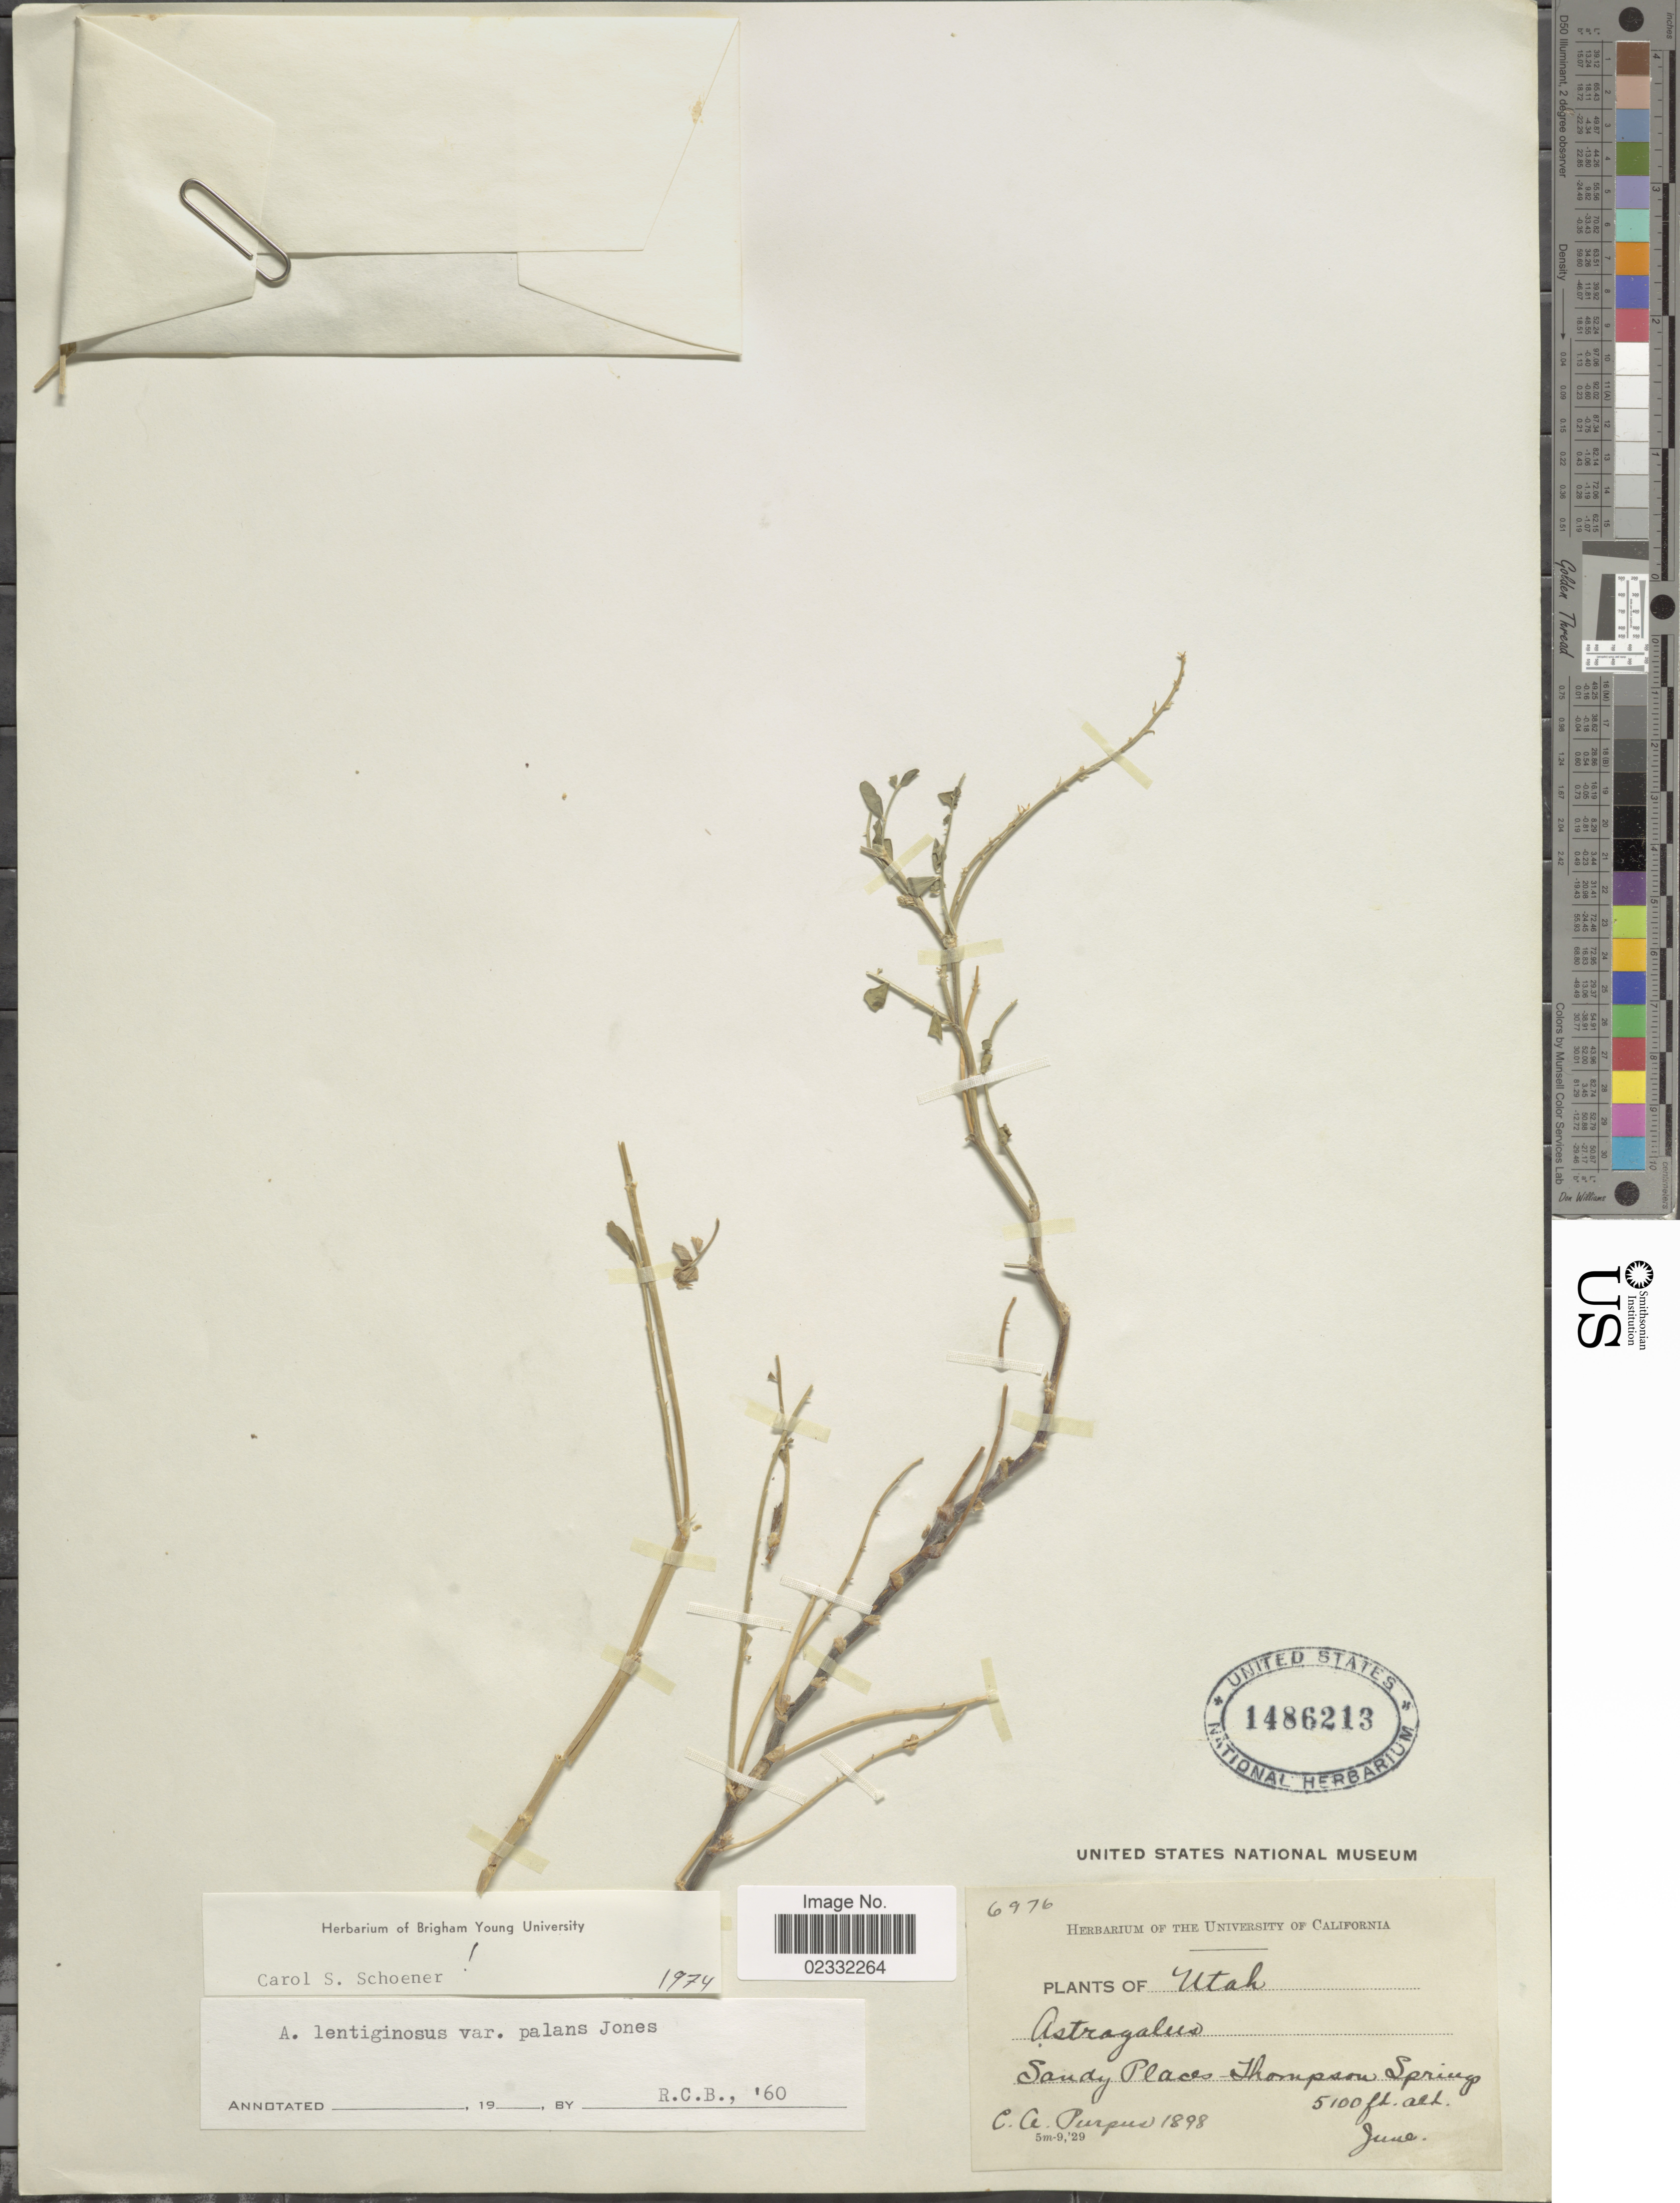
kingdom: Plantae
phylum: Tracheophyta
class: Magnoliopsida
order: Fabales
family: Fabaceae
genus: Astragalus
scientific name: Astragalus lentiginosus var. palans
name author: (M.E. Jones) M.E. Jones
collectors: C. A. Purpus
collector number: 6976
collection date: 1898-06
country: United States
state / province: Utah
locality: Sandy Places-Thompson Spring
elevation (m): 1554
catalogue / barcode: US 1486213